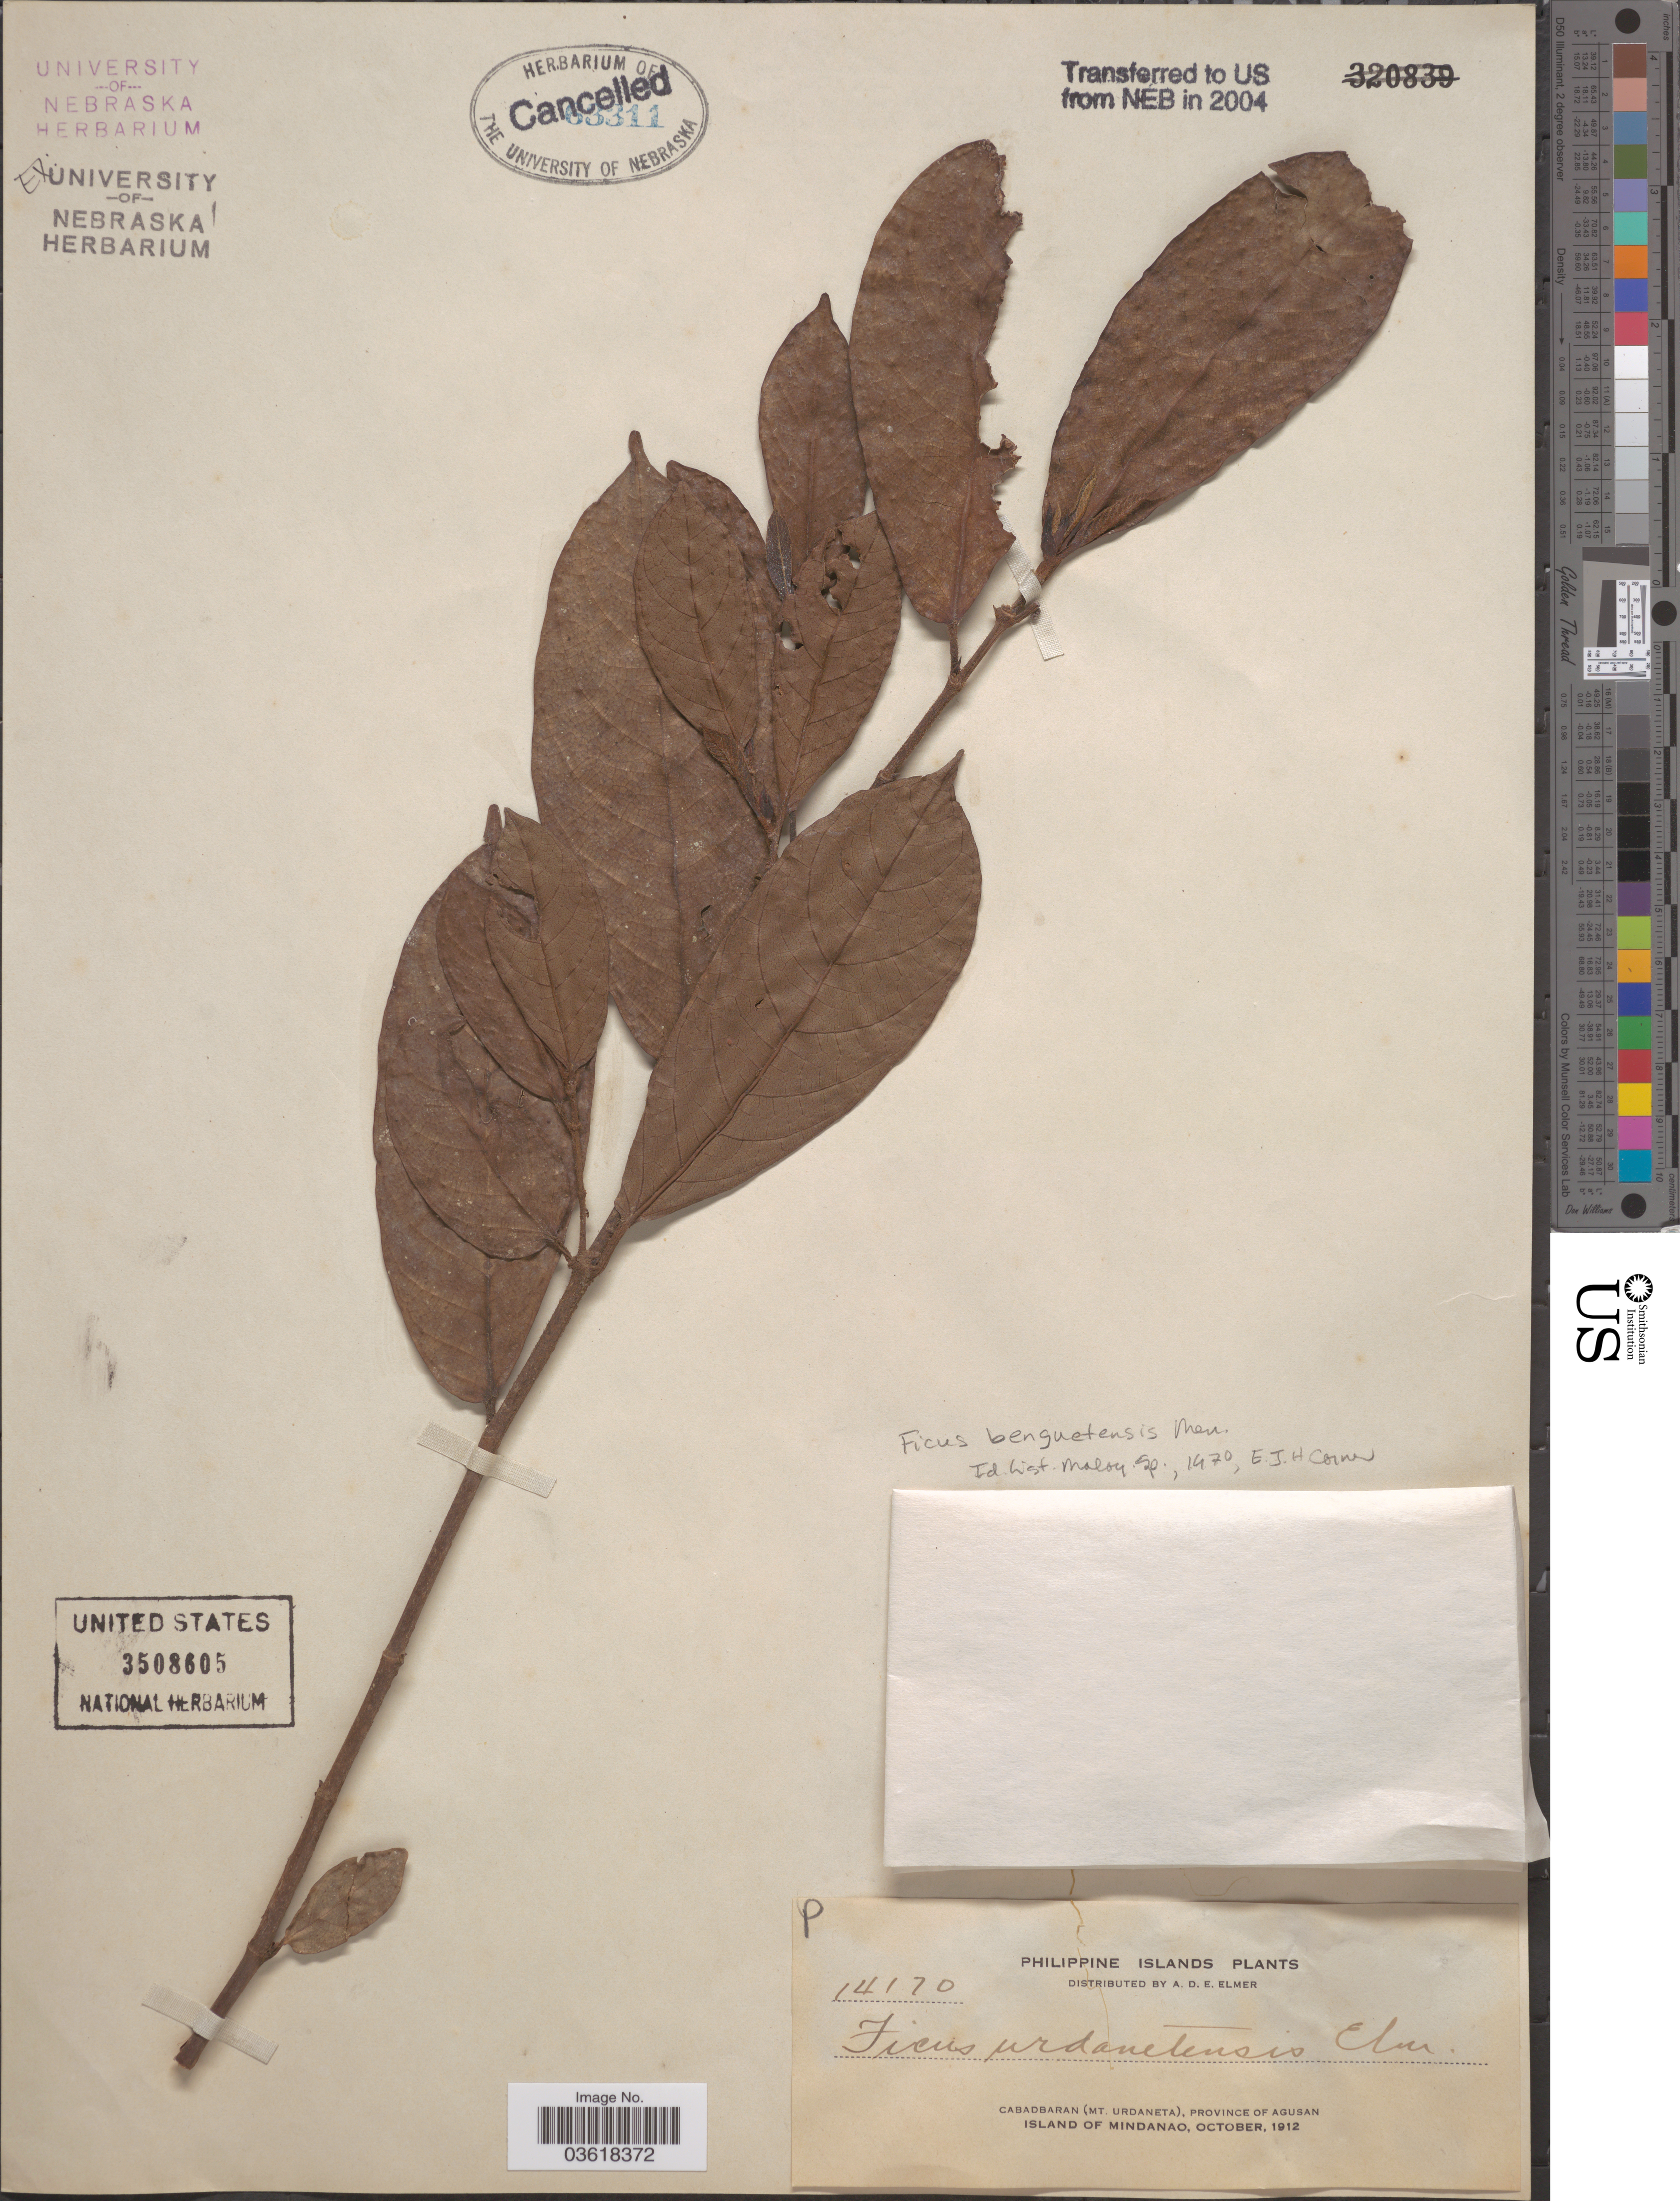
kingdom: Plantae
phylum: Tracheophyta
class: Magnoliopsida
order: Rosales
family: Moraceae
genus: Ficus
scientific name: Ficus benguetensis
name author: Merr.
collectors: A. D. E. Elmer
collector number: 14170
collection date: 1912-10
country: Philippines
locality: Cabadbaran (Mt. Urdaneta), Province of Agusan, Island of Mindanao.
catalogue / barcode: US 3508605